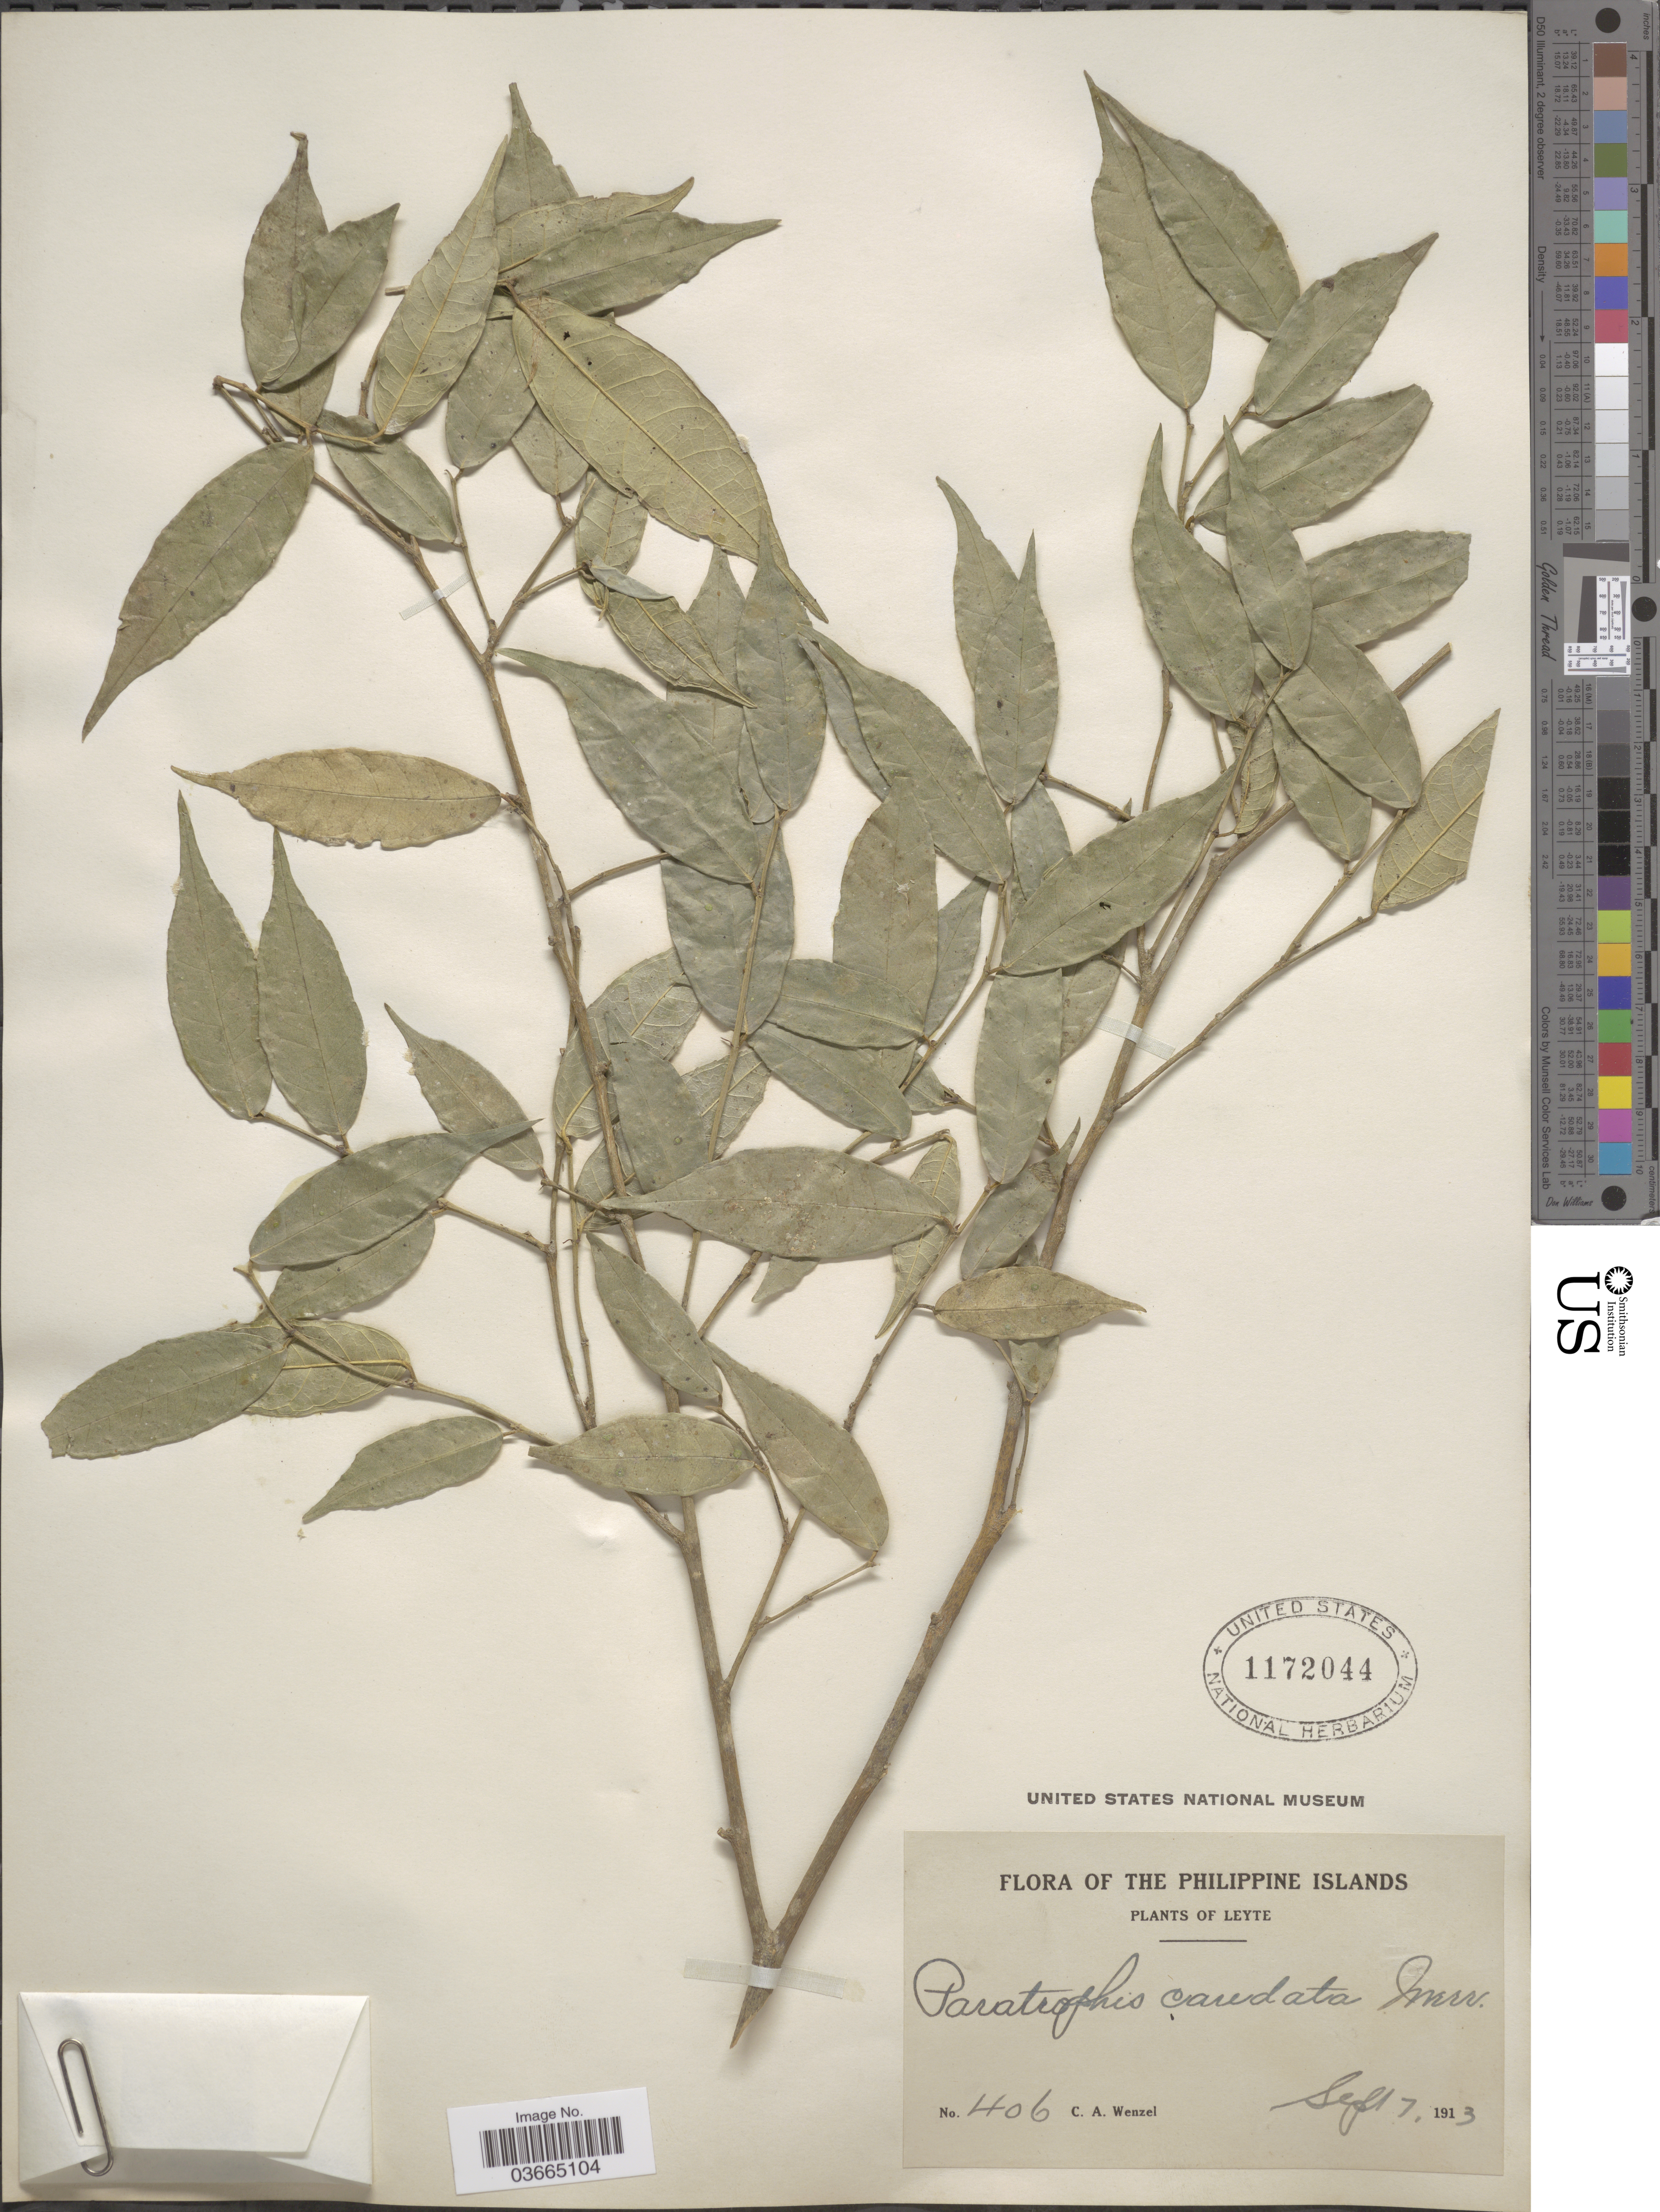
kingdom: Plantae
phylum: Tracheophyta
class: Magnoliopsida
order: Rosales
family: Moraceae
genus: Taxotrophis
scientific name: Taxotrophis macrophylla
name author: (Blume) Boerl.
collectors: C. Wenzel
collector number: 406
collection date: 1913-09-07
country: Philippines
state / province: Eastern Visayas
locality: The Philippine Islands. Leyte.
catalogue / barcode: US 1172044